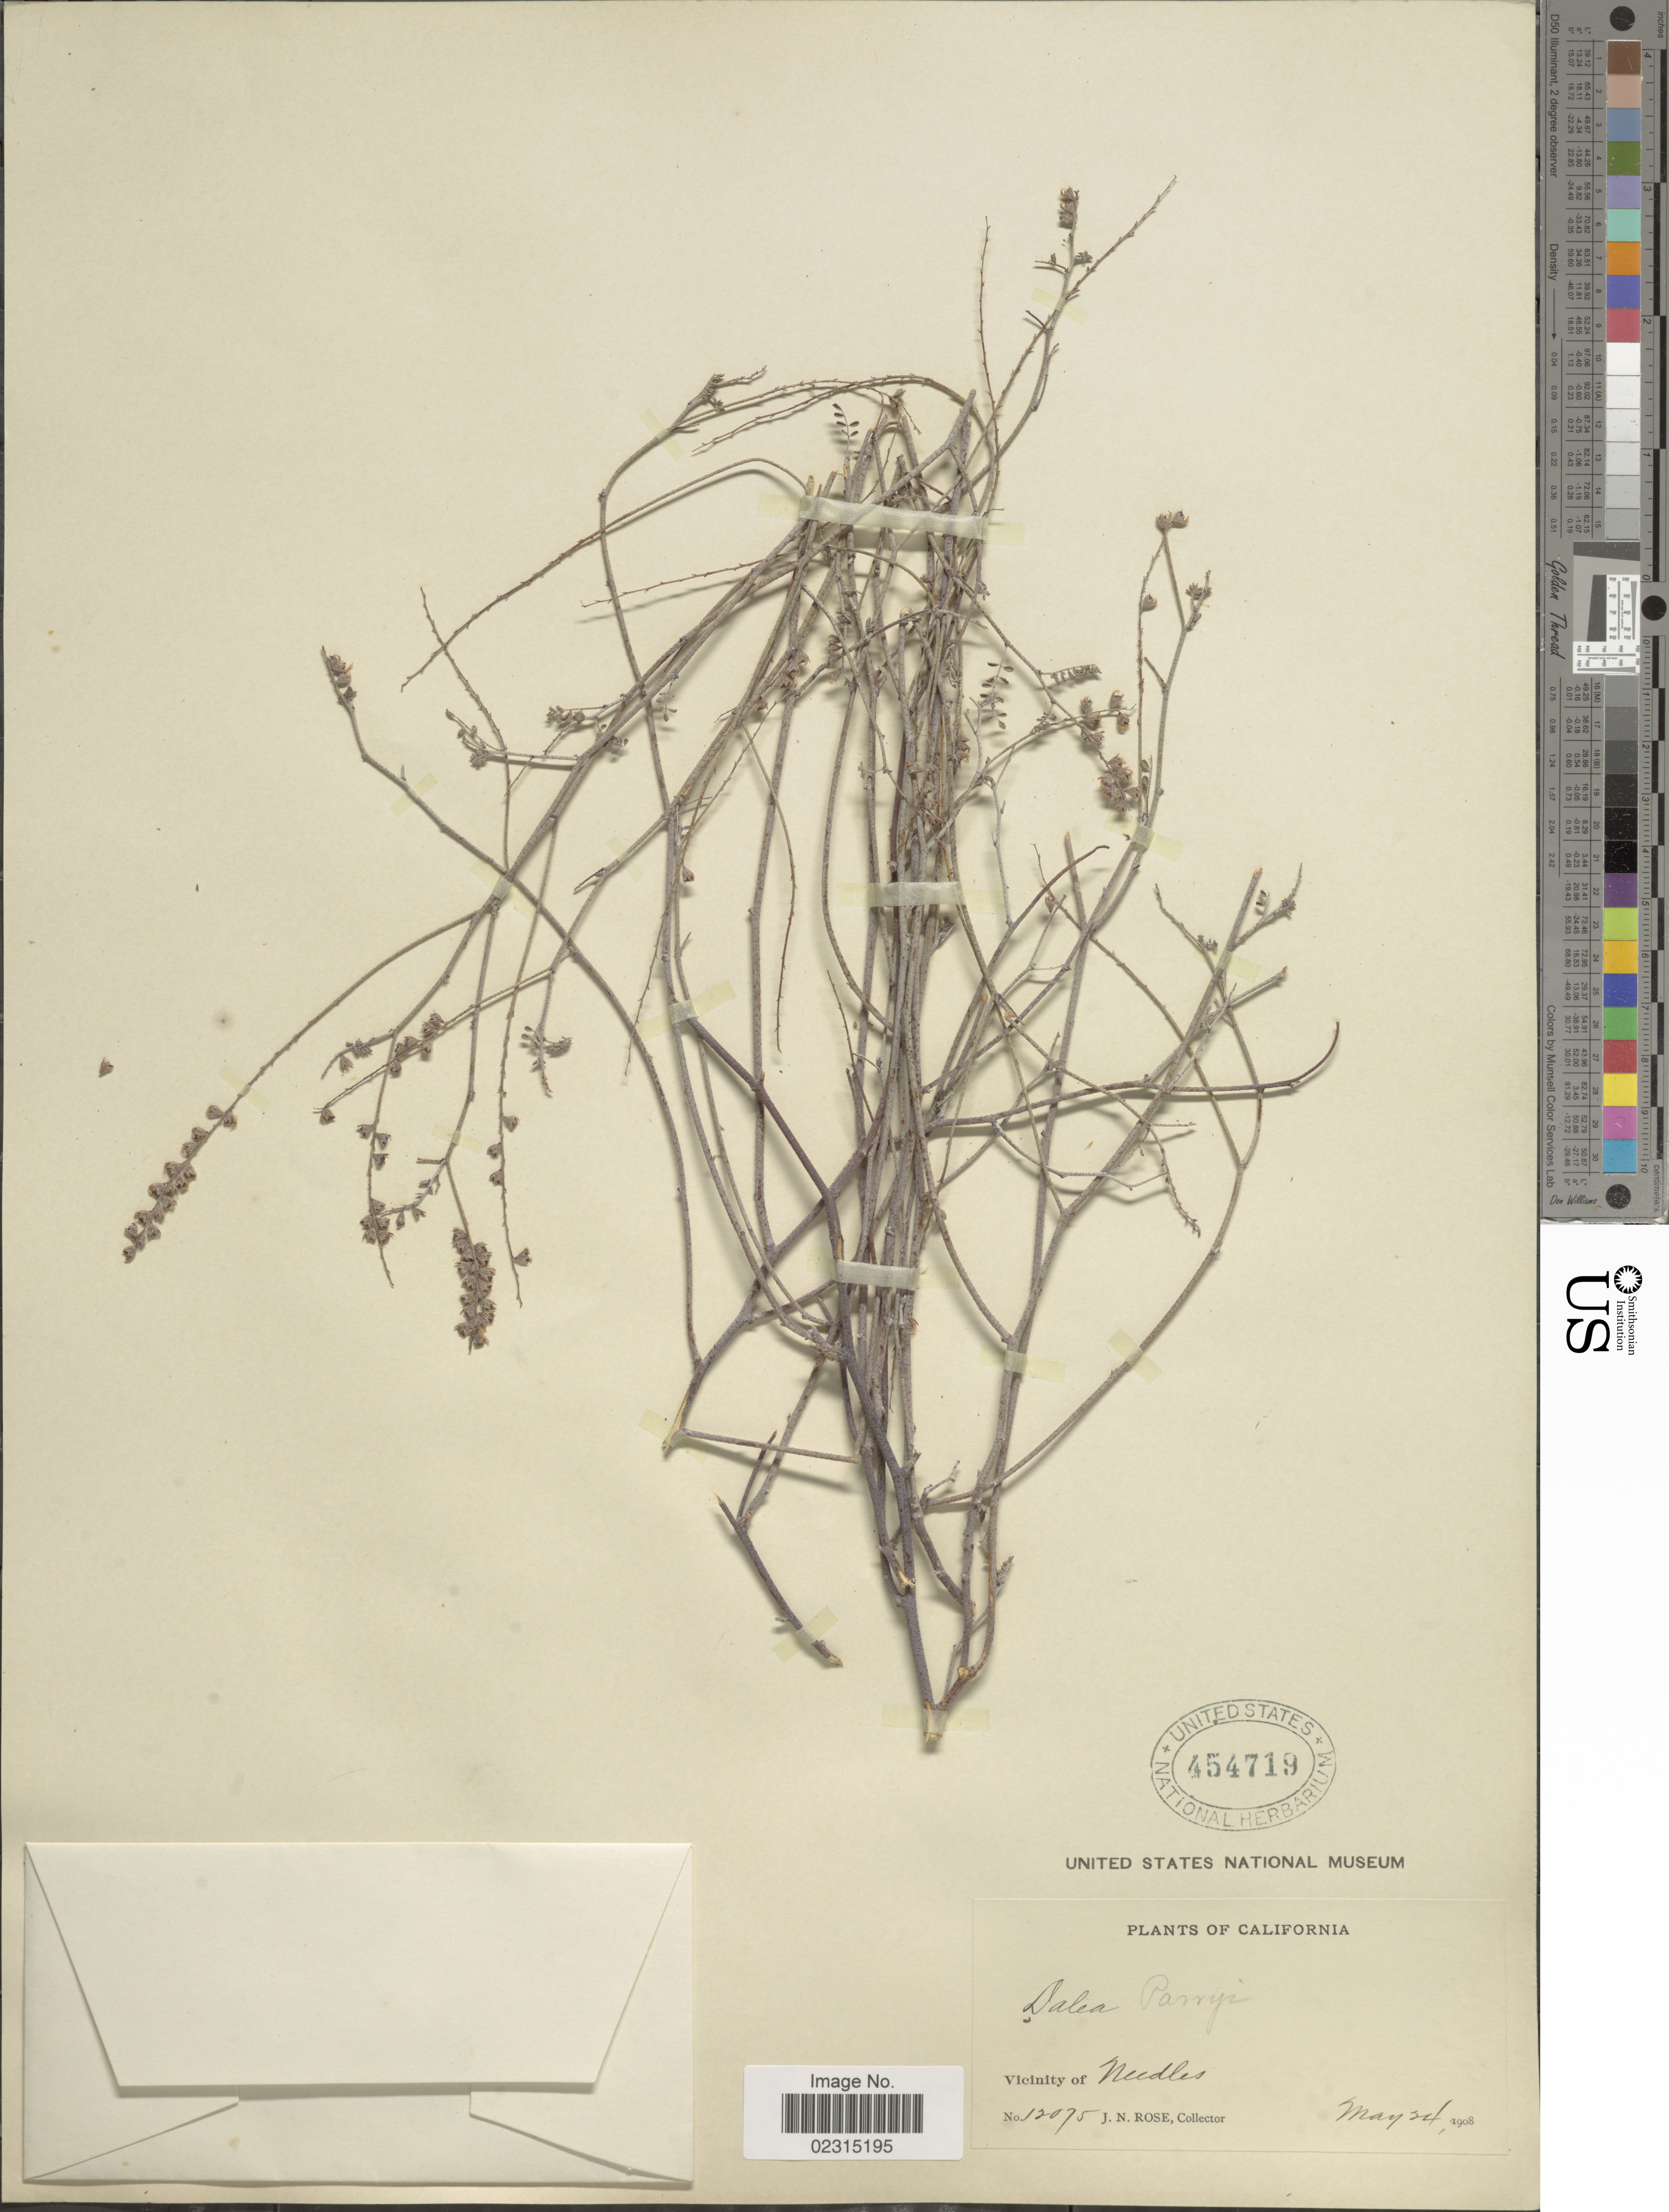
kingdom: Plantae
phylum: Tracheophyta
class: Magnoliopsida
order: Fabales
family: Fabaceae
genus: Marina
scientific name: Marina parryi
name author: (Torr. & A. Gray) Barneby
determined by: Strong, Mark T., (BOT), Smithsonian Institution - National Museum of Natural History (UNITED STATES)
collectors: J. N. Rose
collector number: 12075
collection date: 1908-05-24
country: United States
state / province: California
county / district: San Bernardino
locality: Vicinity of Needles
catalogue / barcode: US 454719